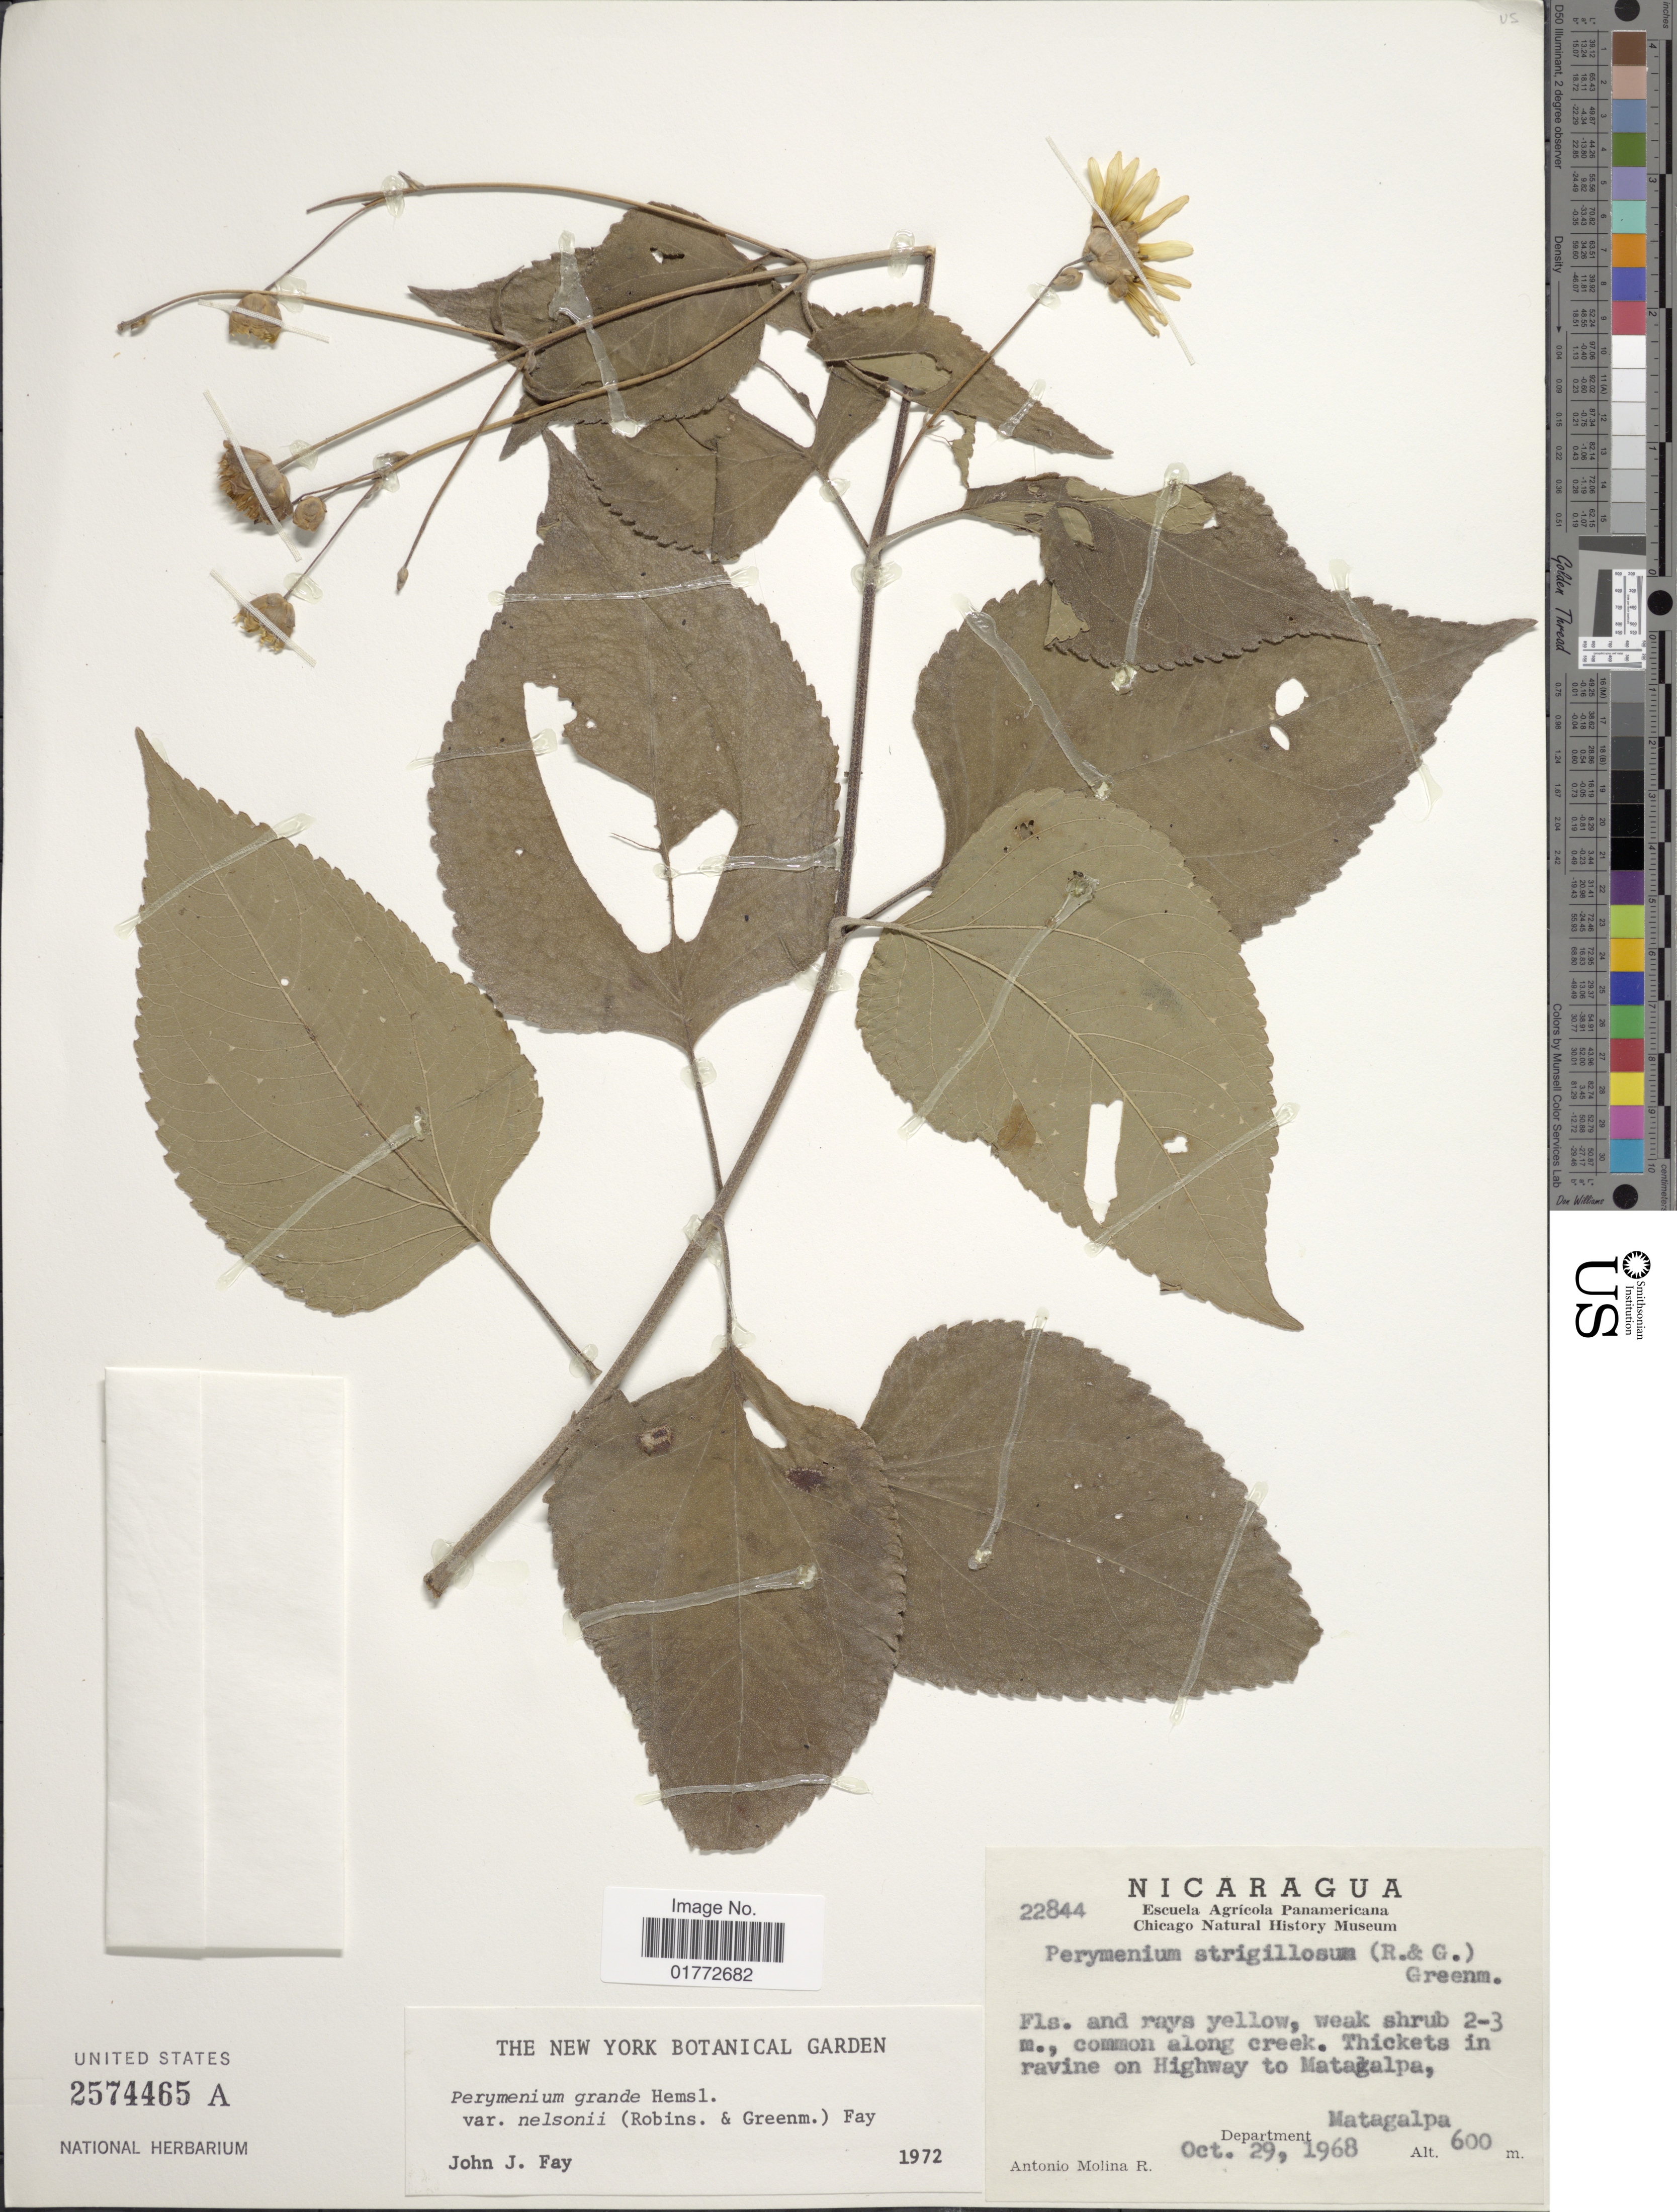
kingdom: Plantae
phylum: Tracheophyta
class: Magnoliopsida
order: Asterales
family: Asteraceae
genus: Perymenium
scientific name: Perymenium grande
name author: Hemsl.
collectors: A. Molina R.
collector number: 22844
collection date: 1968-10-29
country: Nicaragua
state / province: Matagalpa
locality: Thickets in ravine on highway to Matagalpa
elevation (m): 600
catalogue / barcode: US 2574465A